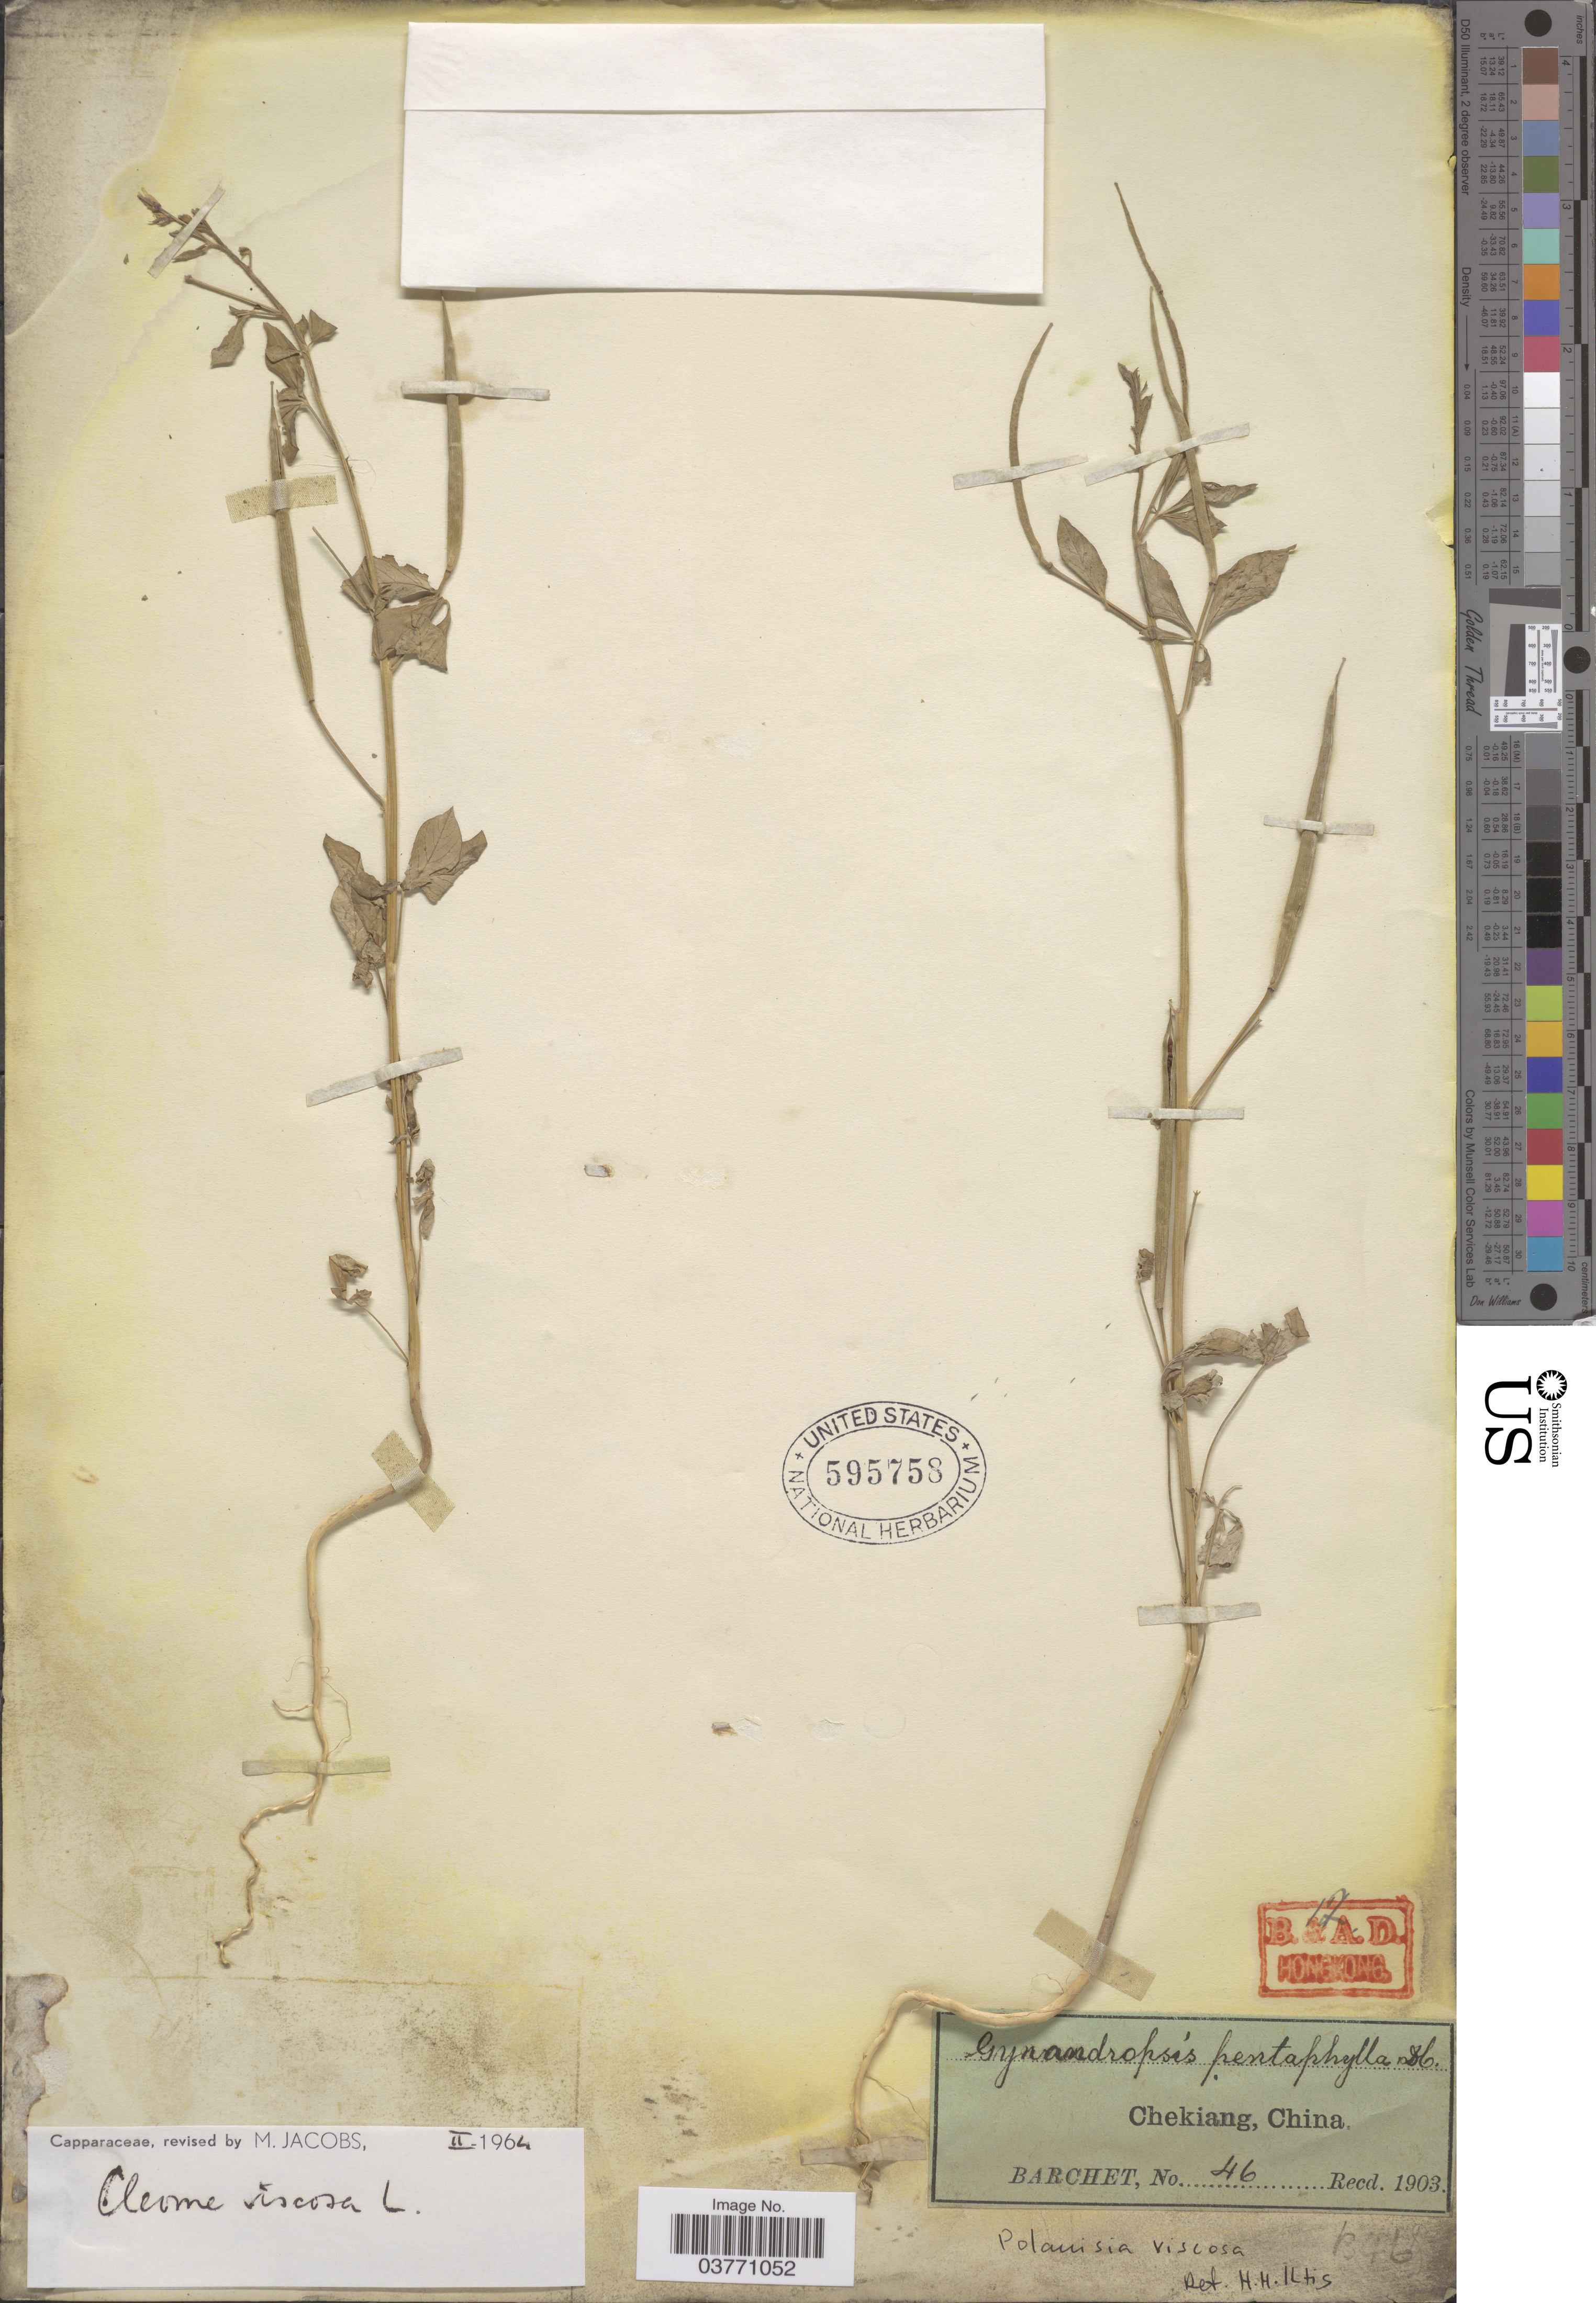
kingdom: Plantae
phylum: Tracheophyta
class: Magnoliopsida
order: Brassicales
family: Cleomaceae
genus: Arivela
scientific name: Arivela viscosa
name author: (L.) Raf.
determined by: Strong, M. T., (US), Smithsonian Institution - National Museum of Natural History (UNITED STATES)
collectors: Barchet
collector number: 46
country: China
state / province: Zhejiang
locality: Chekiang.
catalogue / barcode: US 595758